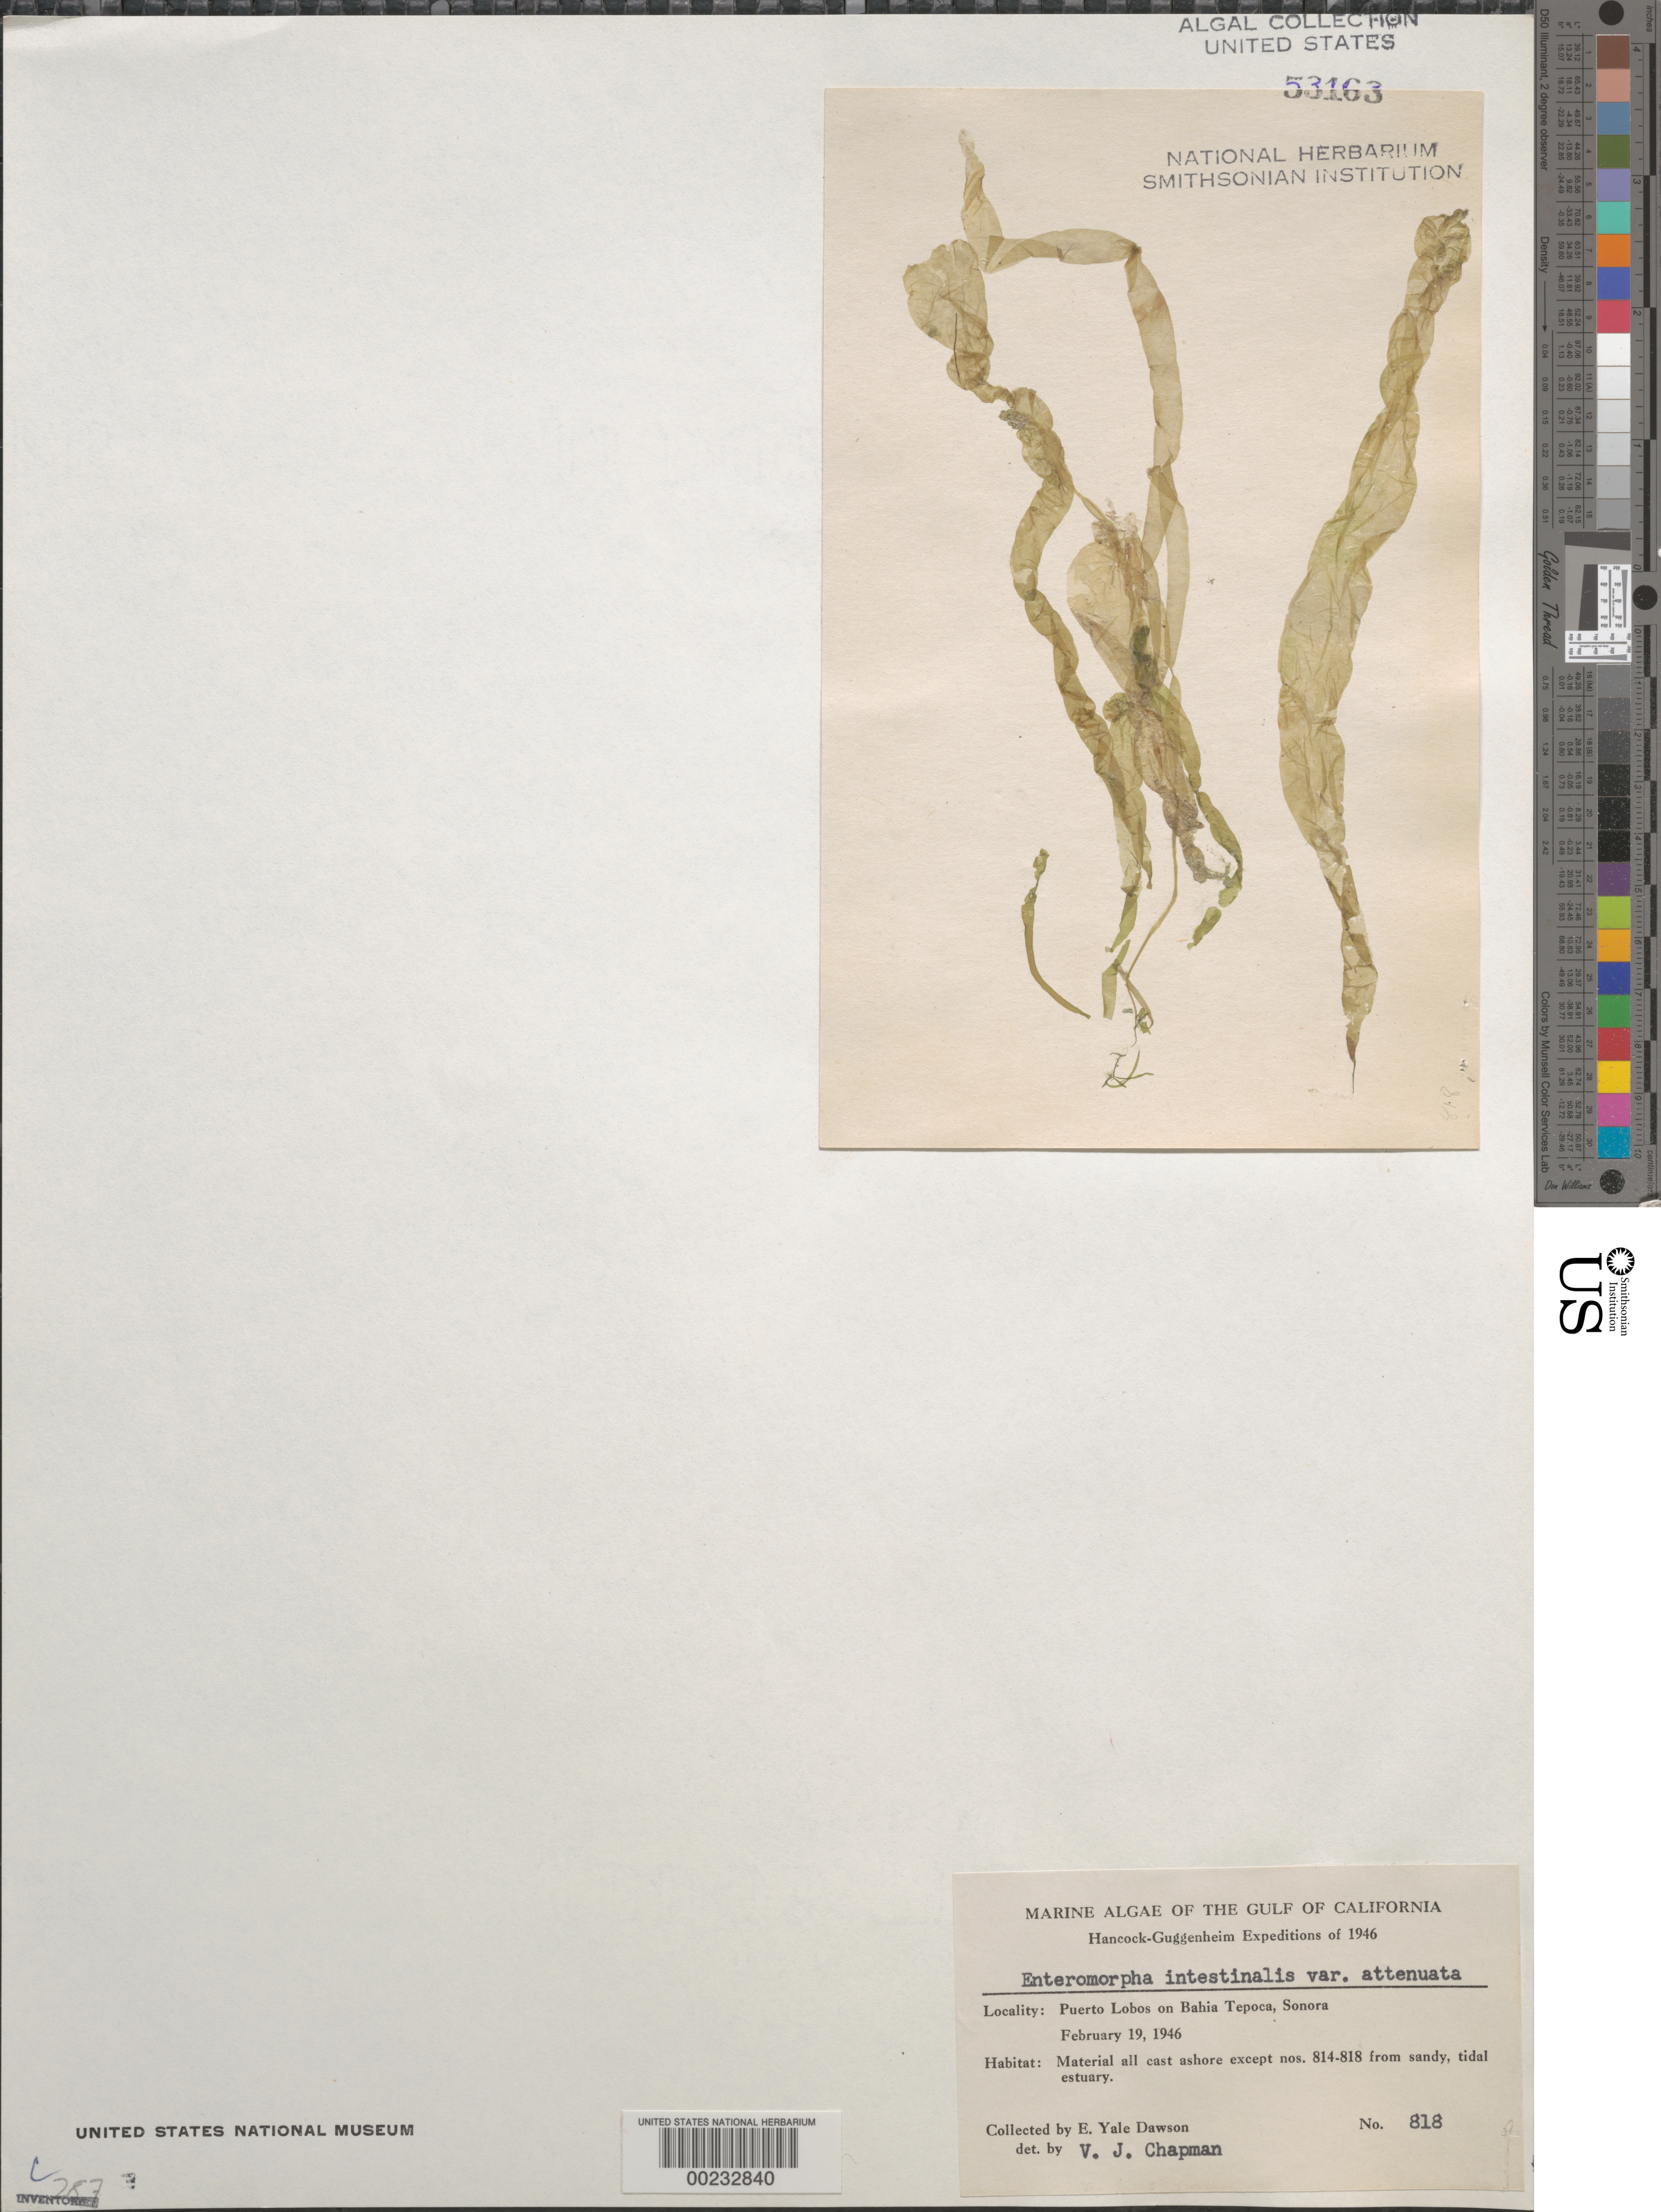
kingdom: Plantae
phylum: Chlorophyta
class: Ulvophyceae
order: Ulvales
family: Ulvaceae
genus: Ulva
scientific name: Ulva intestinalis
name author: L.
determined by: Algae name updating Project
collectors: E. Y. Dawson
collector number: EYD 818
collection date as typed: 19 February 1946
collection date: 1946-02-19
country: Mexico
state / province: Sonora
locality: Puerto Lobos, Bahia Tepoca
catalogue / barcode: US 53163